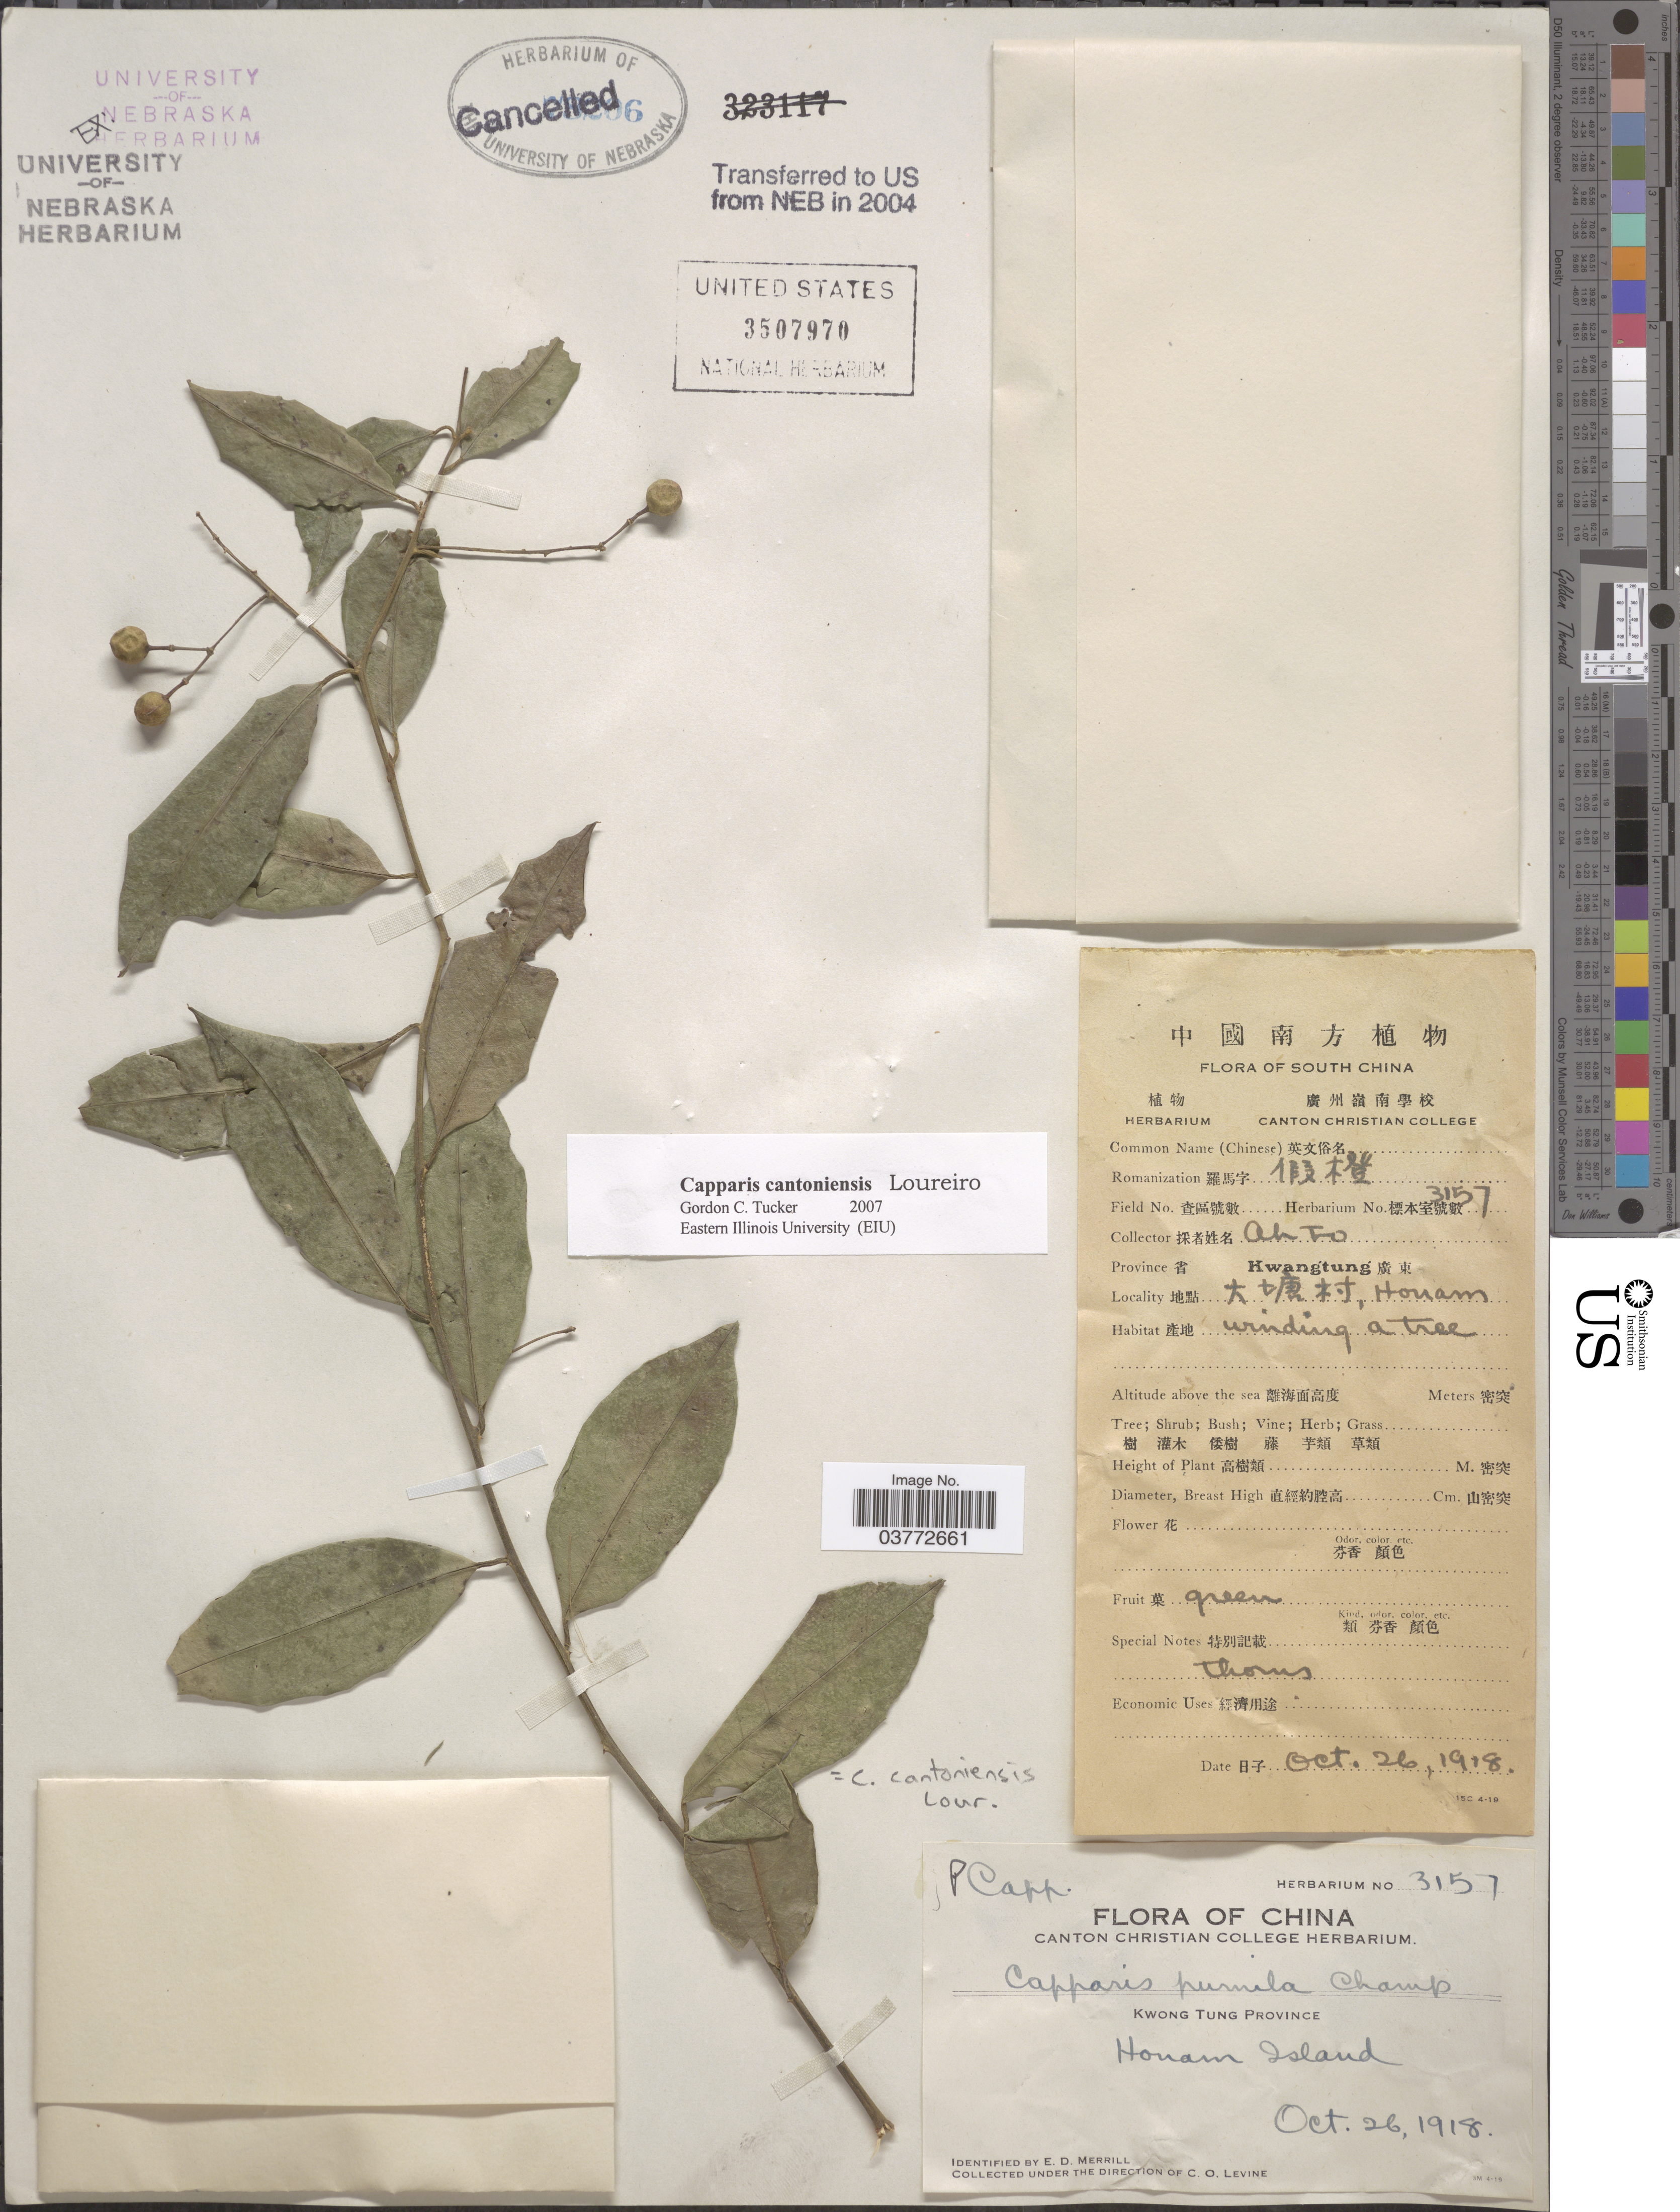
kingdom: Plantae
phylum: Tracheophyta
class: Magnoliopsida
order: Brassicales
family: Capparaceae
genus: Capparis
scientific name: Capparis cantoniensis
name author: Lour.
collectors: Ah To & C. O. Levine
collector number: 3157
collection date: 1918-10-26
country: China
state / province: Guangdong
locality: Kwong Tung Province. Honam Island. South China.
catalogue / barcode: US 3507970